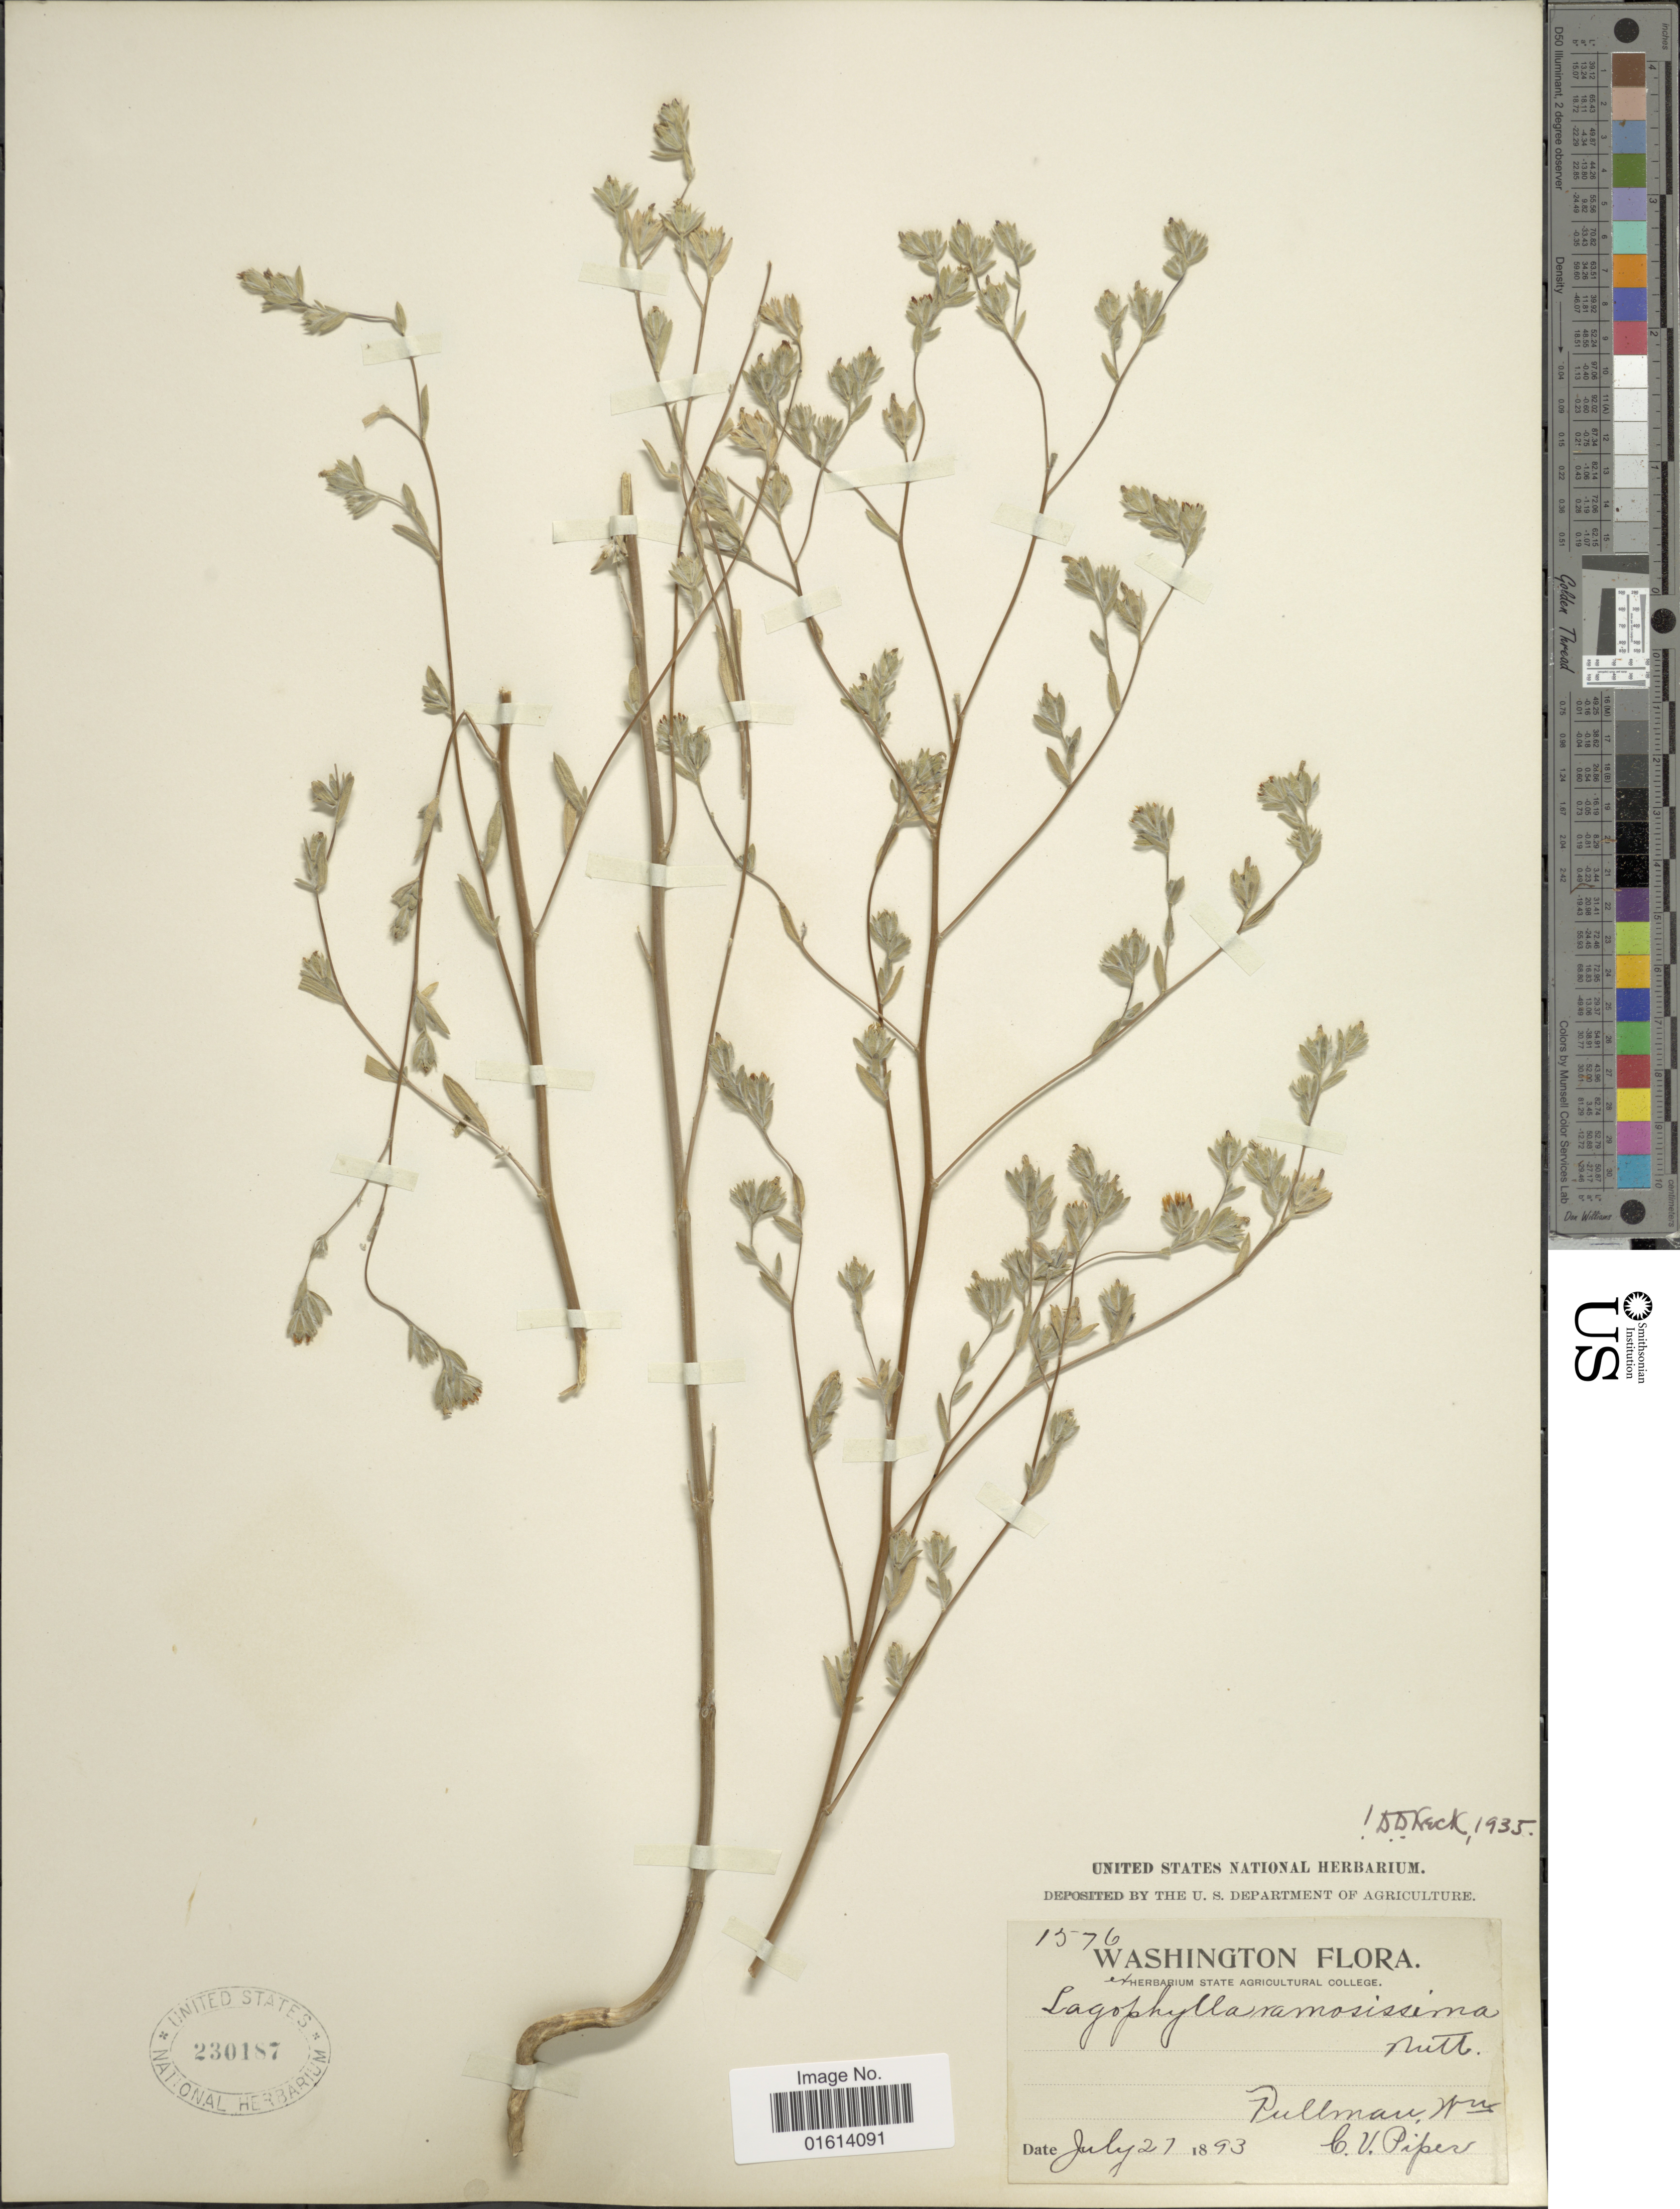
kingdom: Plantae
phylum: Tracheophyta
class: Magnoliopsida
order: Asterales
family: Asteraceae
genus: Lagophylla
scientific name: Lagophylla ramosissima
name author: Nutt.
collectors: C. V. Piper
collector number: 1576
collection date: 1893-07-27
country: United States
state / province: Washington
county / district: Whitman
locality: Pullman , Wn [unsure placement]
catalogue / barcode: US 230187